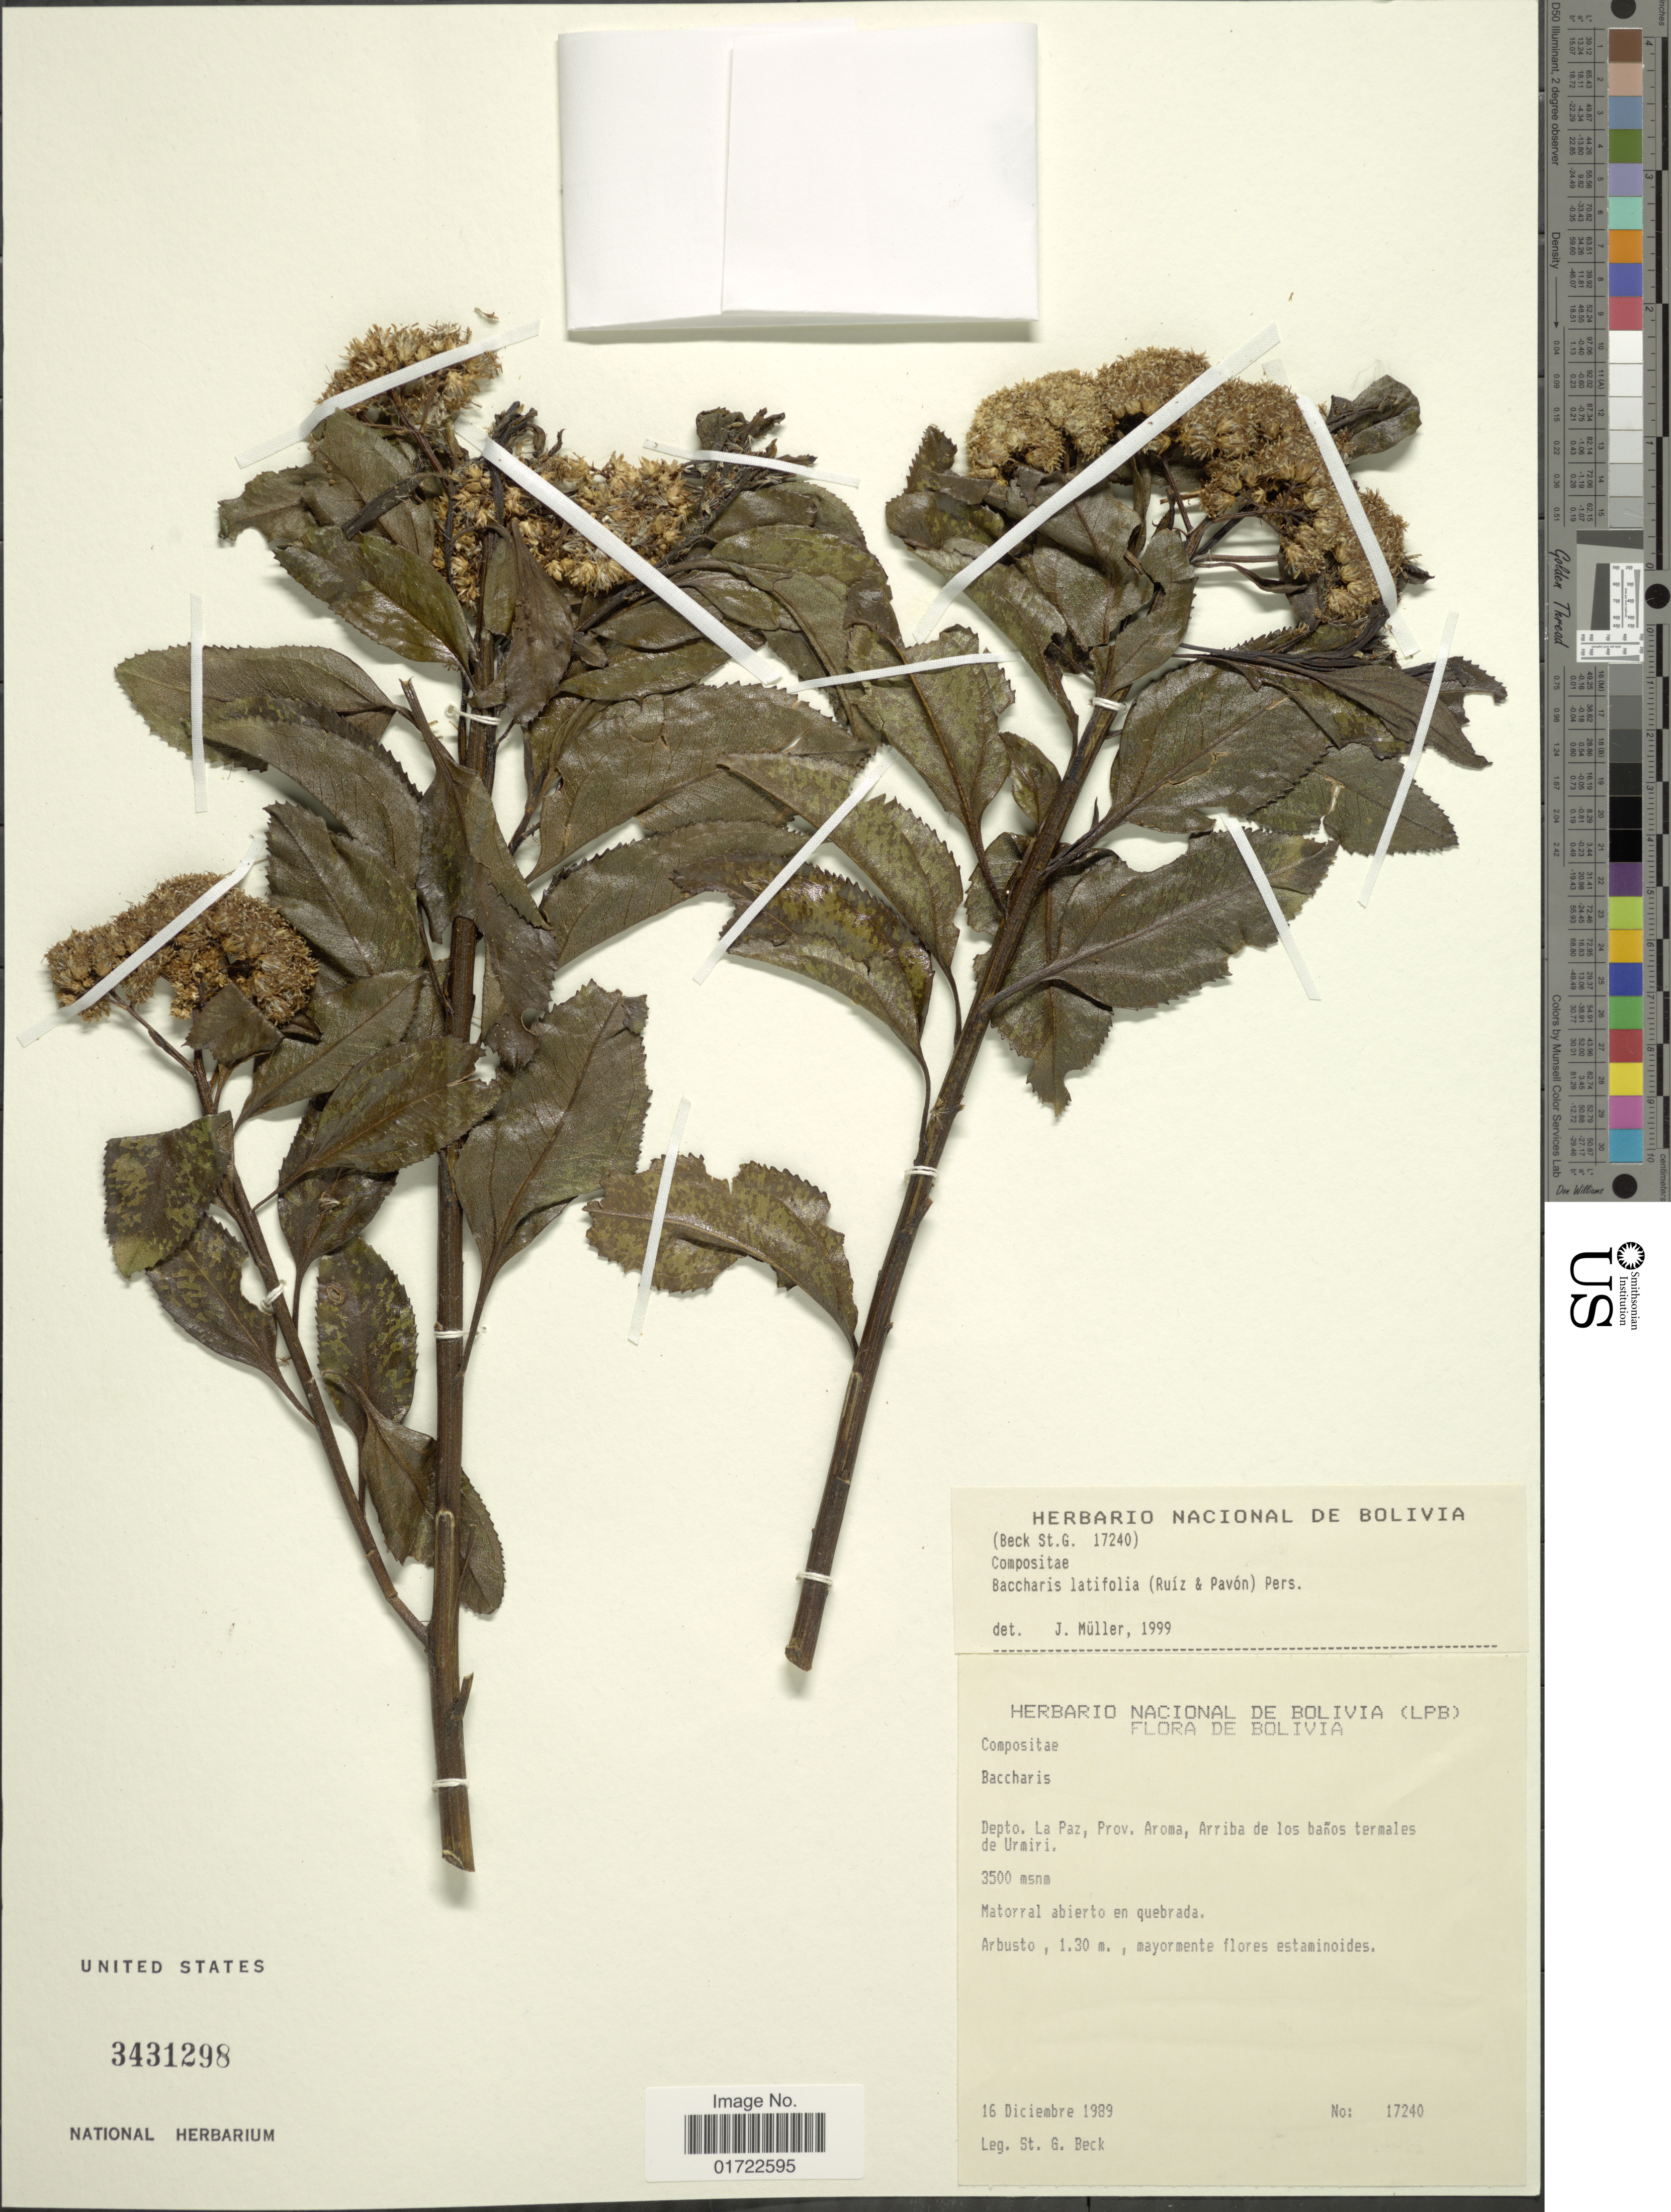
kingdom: Plantae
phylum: Tracheophyta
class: Magnoliopsida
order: Asterales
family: Asteraceae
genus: Baccharis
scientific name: Baccharis latifolia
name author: (Ruiz & Pav.) Pers.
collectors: S. G. Beck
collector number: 17240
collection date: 1989-12-16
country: Bolivia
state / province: La Paz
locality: Aroma, Arriba de los banos termales, de Urmiri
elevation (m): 3500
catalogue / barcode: US 3431298